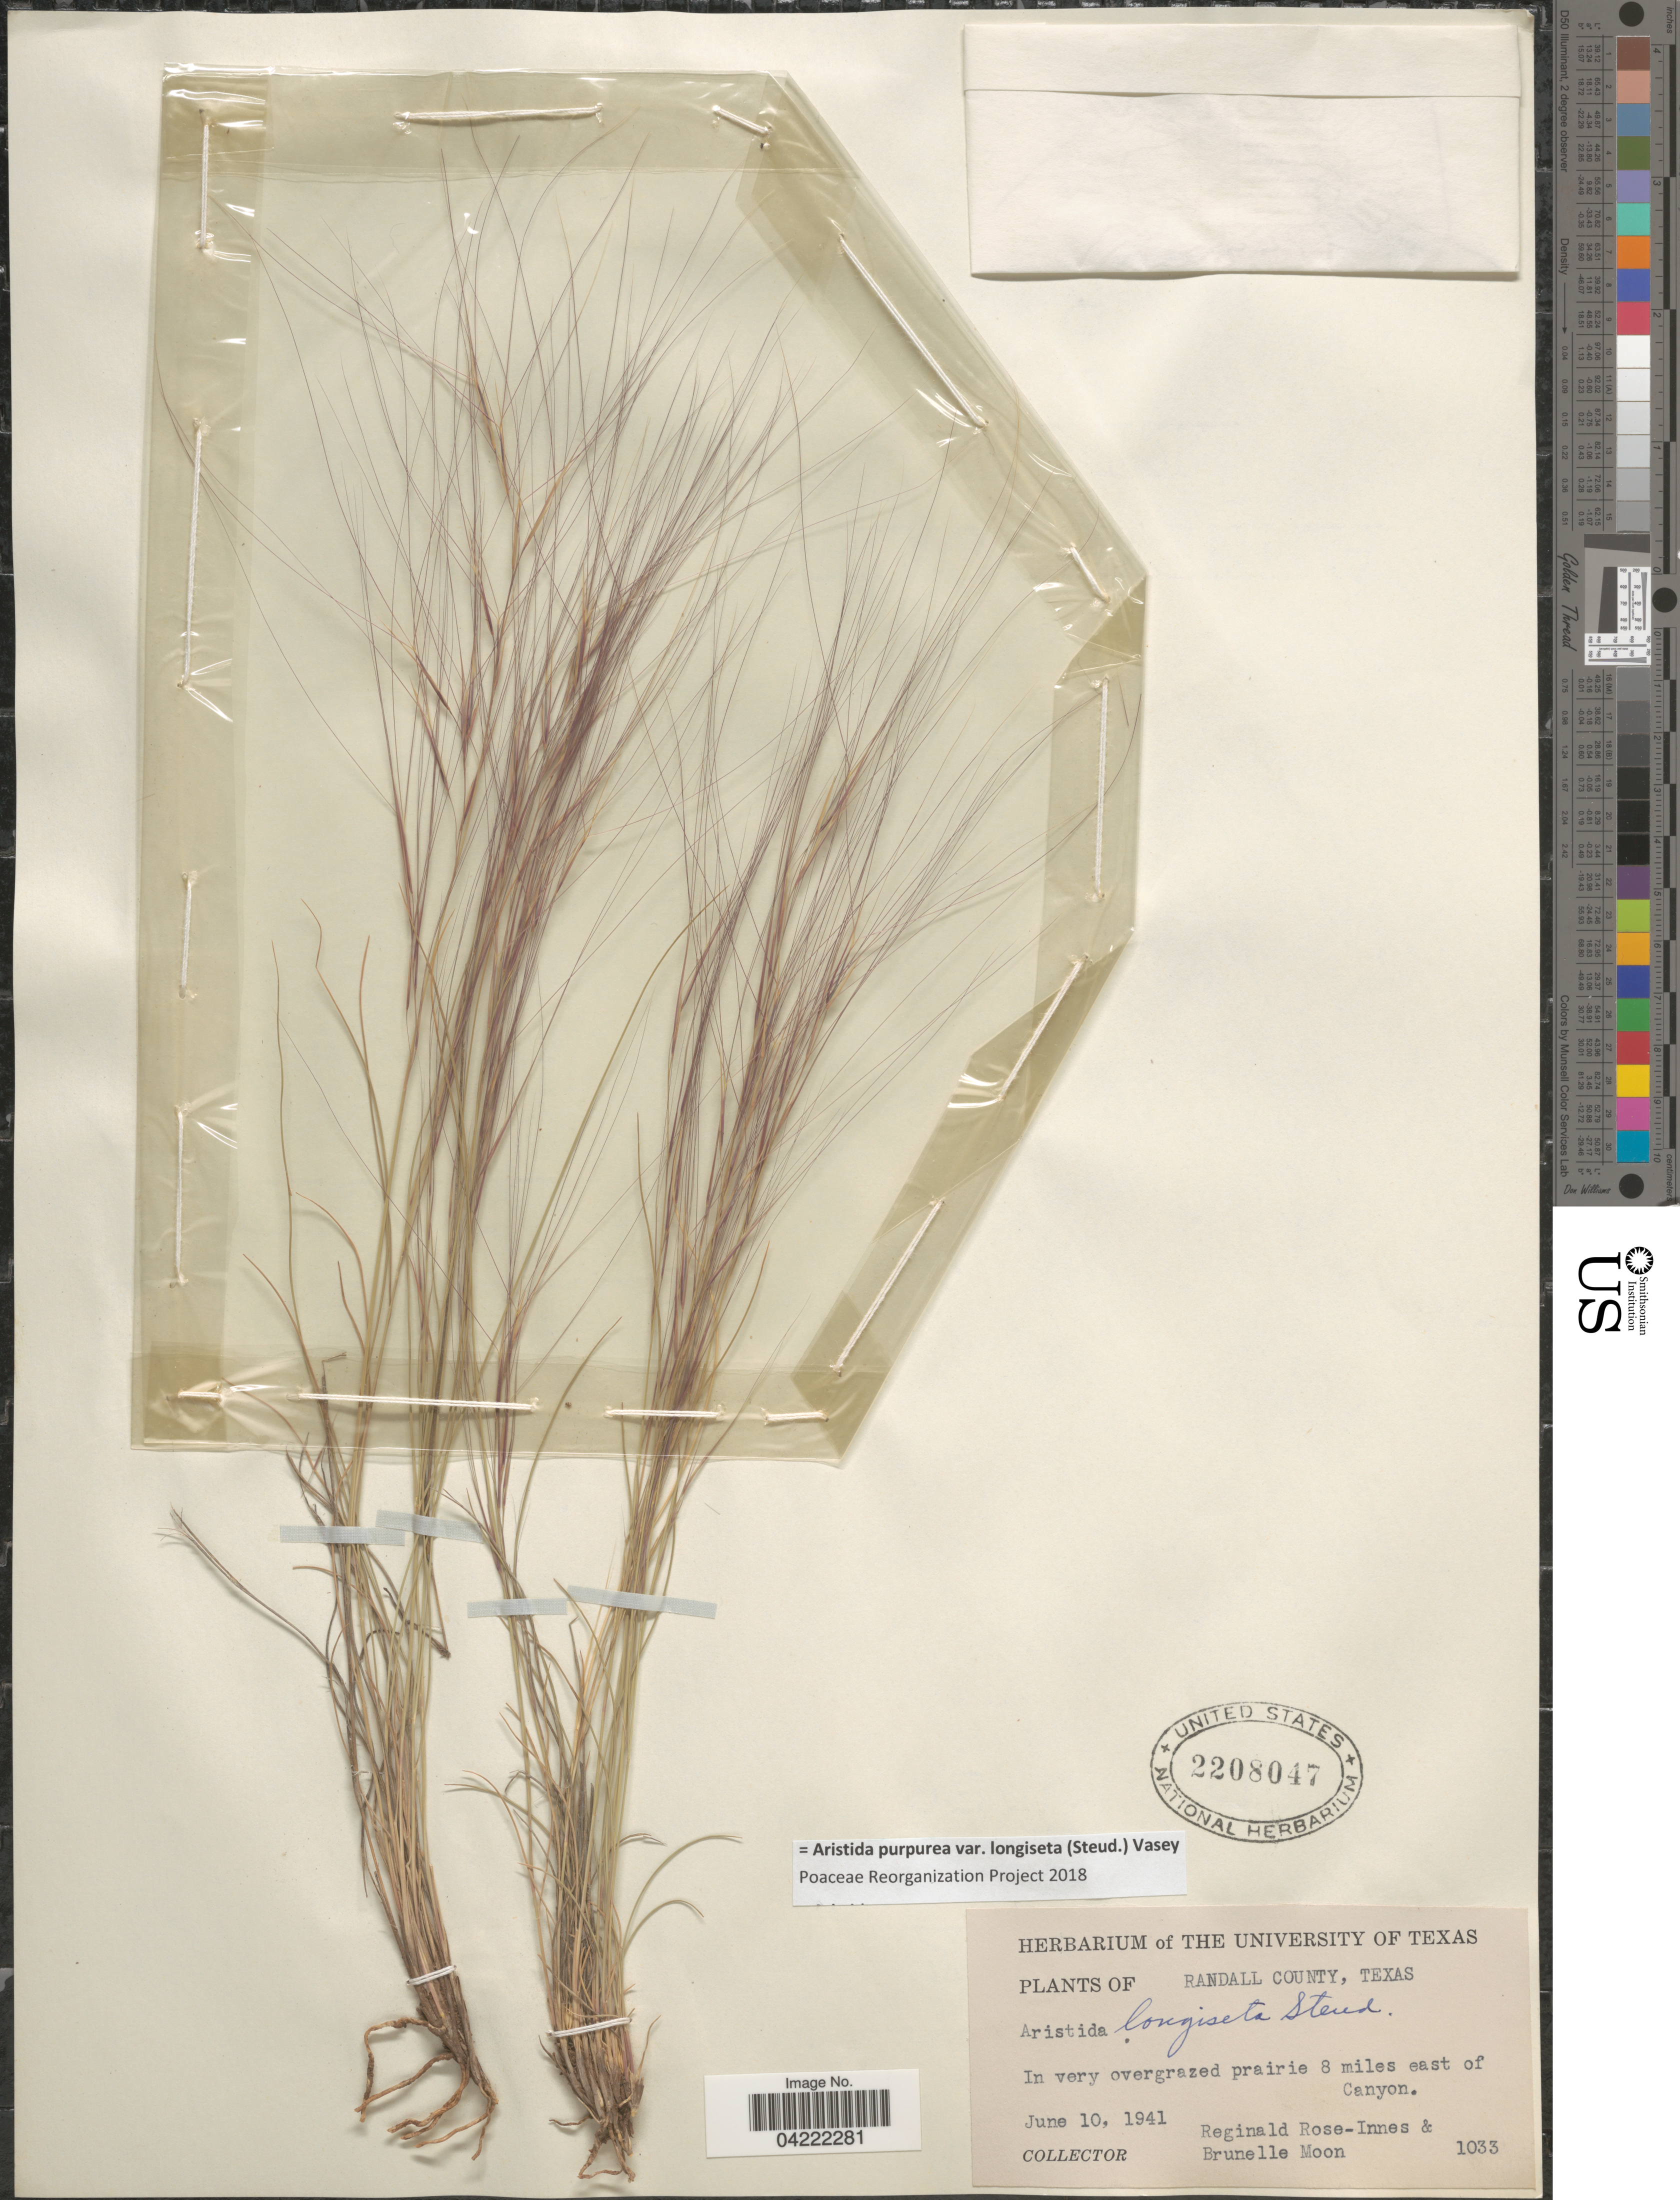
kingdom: Plantae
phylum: Tracheophyta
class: Liliopsida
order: Poales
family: Poaceae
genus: Aristida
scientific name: Aristida purpurea var. longiseta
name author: (Steud.) Vasey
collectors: R. Rose & B. Moon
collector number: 1033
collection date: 1941-06-10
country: United States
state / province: Texas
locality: Randall County. In very overgrazed prairie 8 miles east of Canyon.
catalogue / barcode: US 2208047